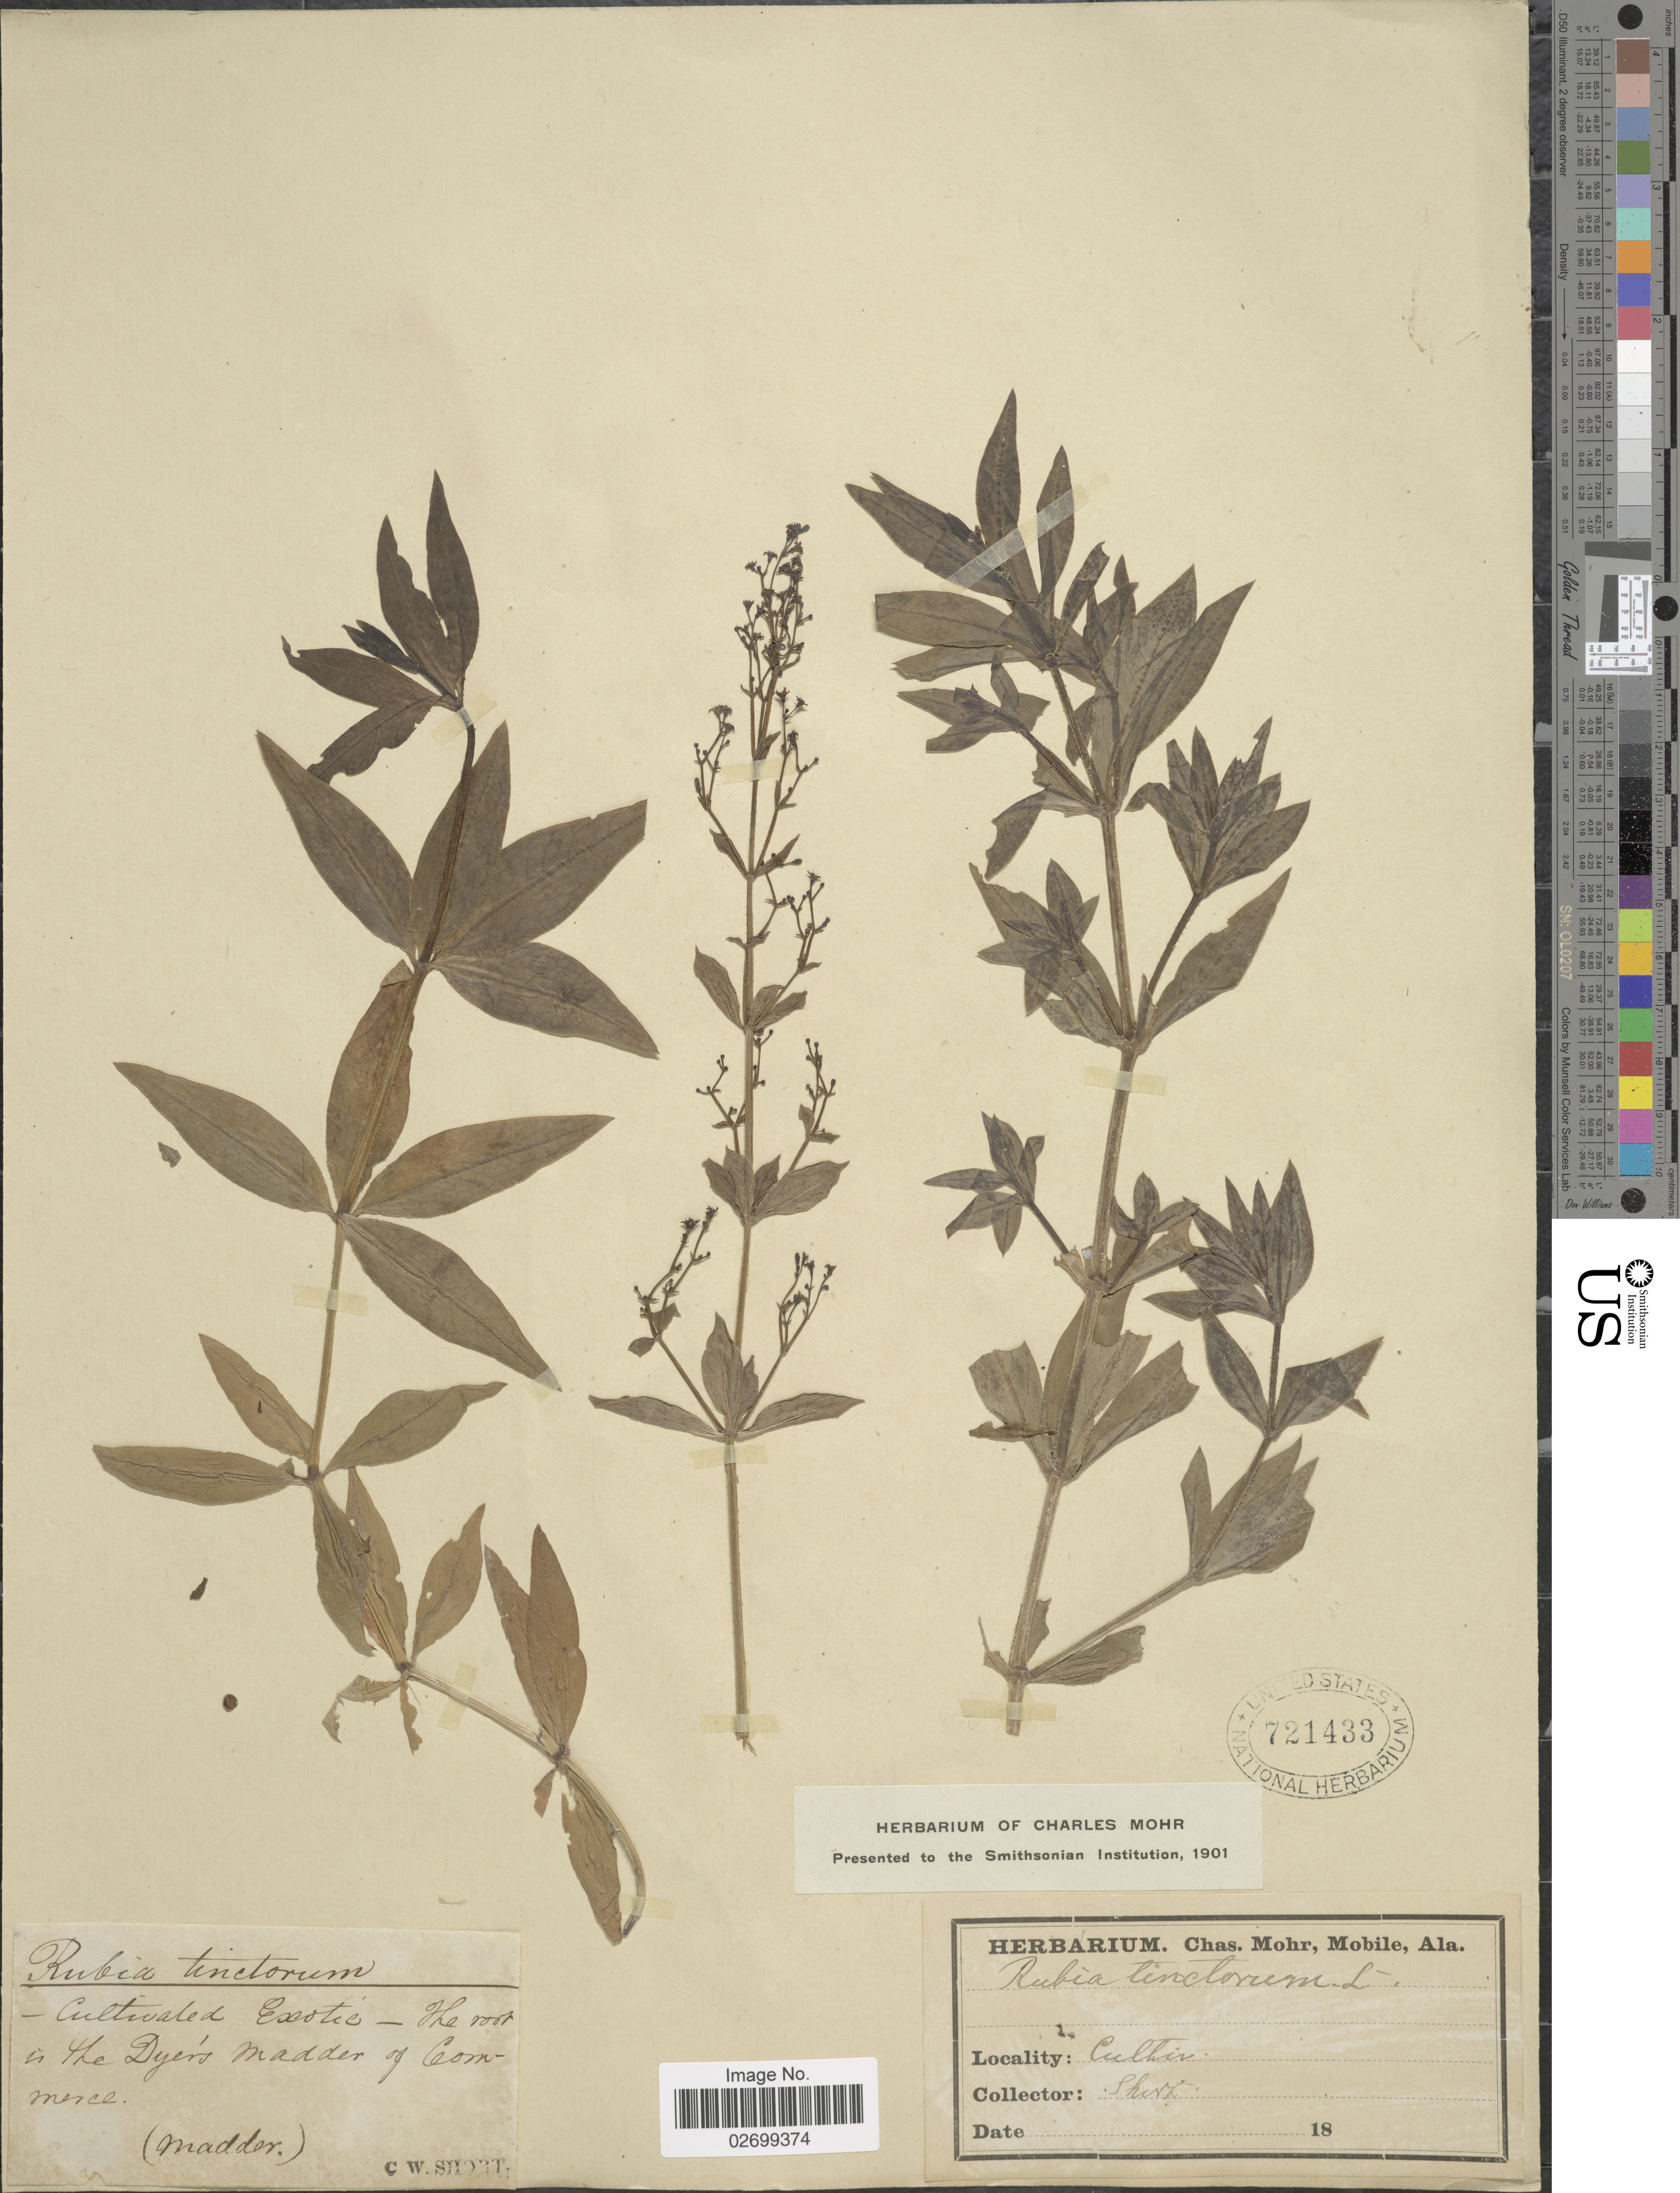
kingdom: Plantae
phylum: Tracheophyta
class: Magnoliopsida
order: Gentianales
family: Rubiaceae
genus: Rubia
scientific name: Rubia tinctorum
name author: L.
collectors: C. W. Short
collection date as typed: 18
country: United States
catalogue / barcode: US 721433